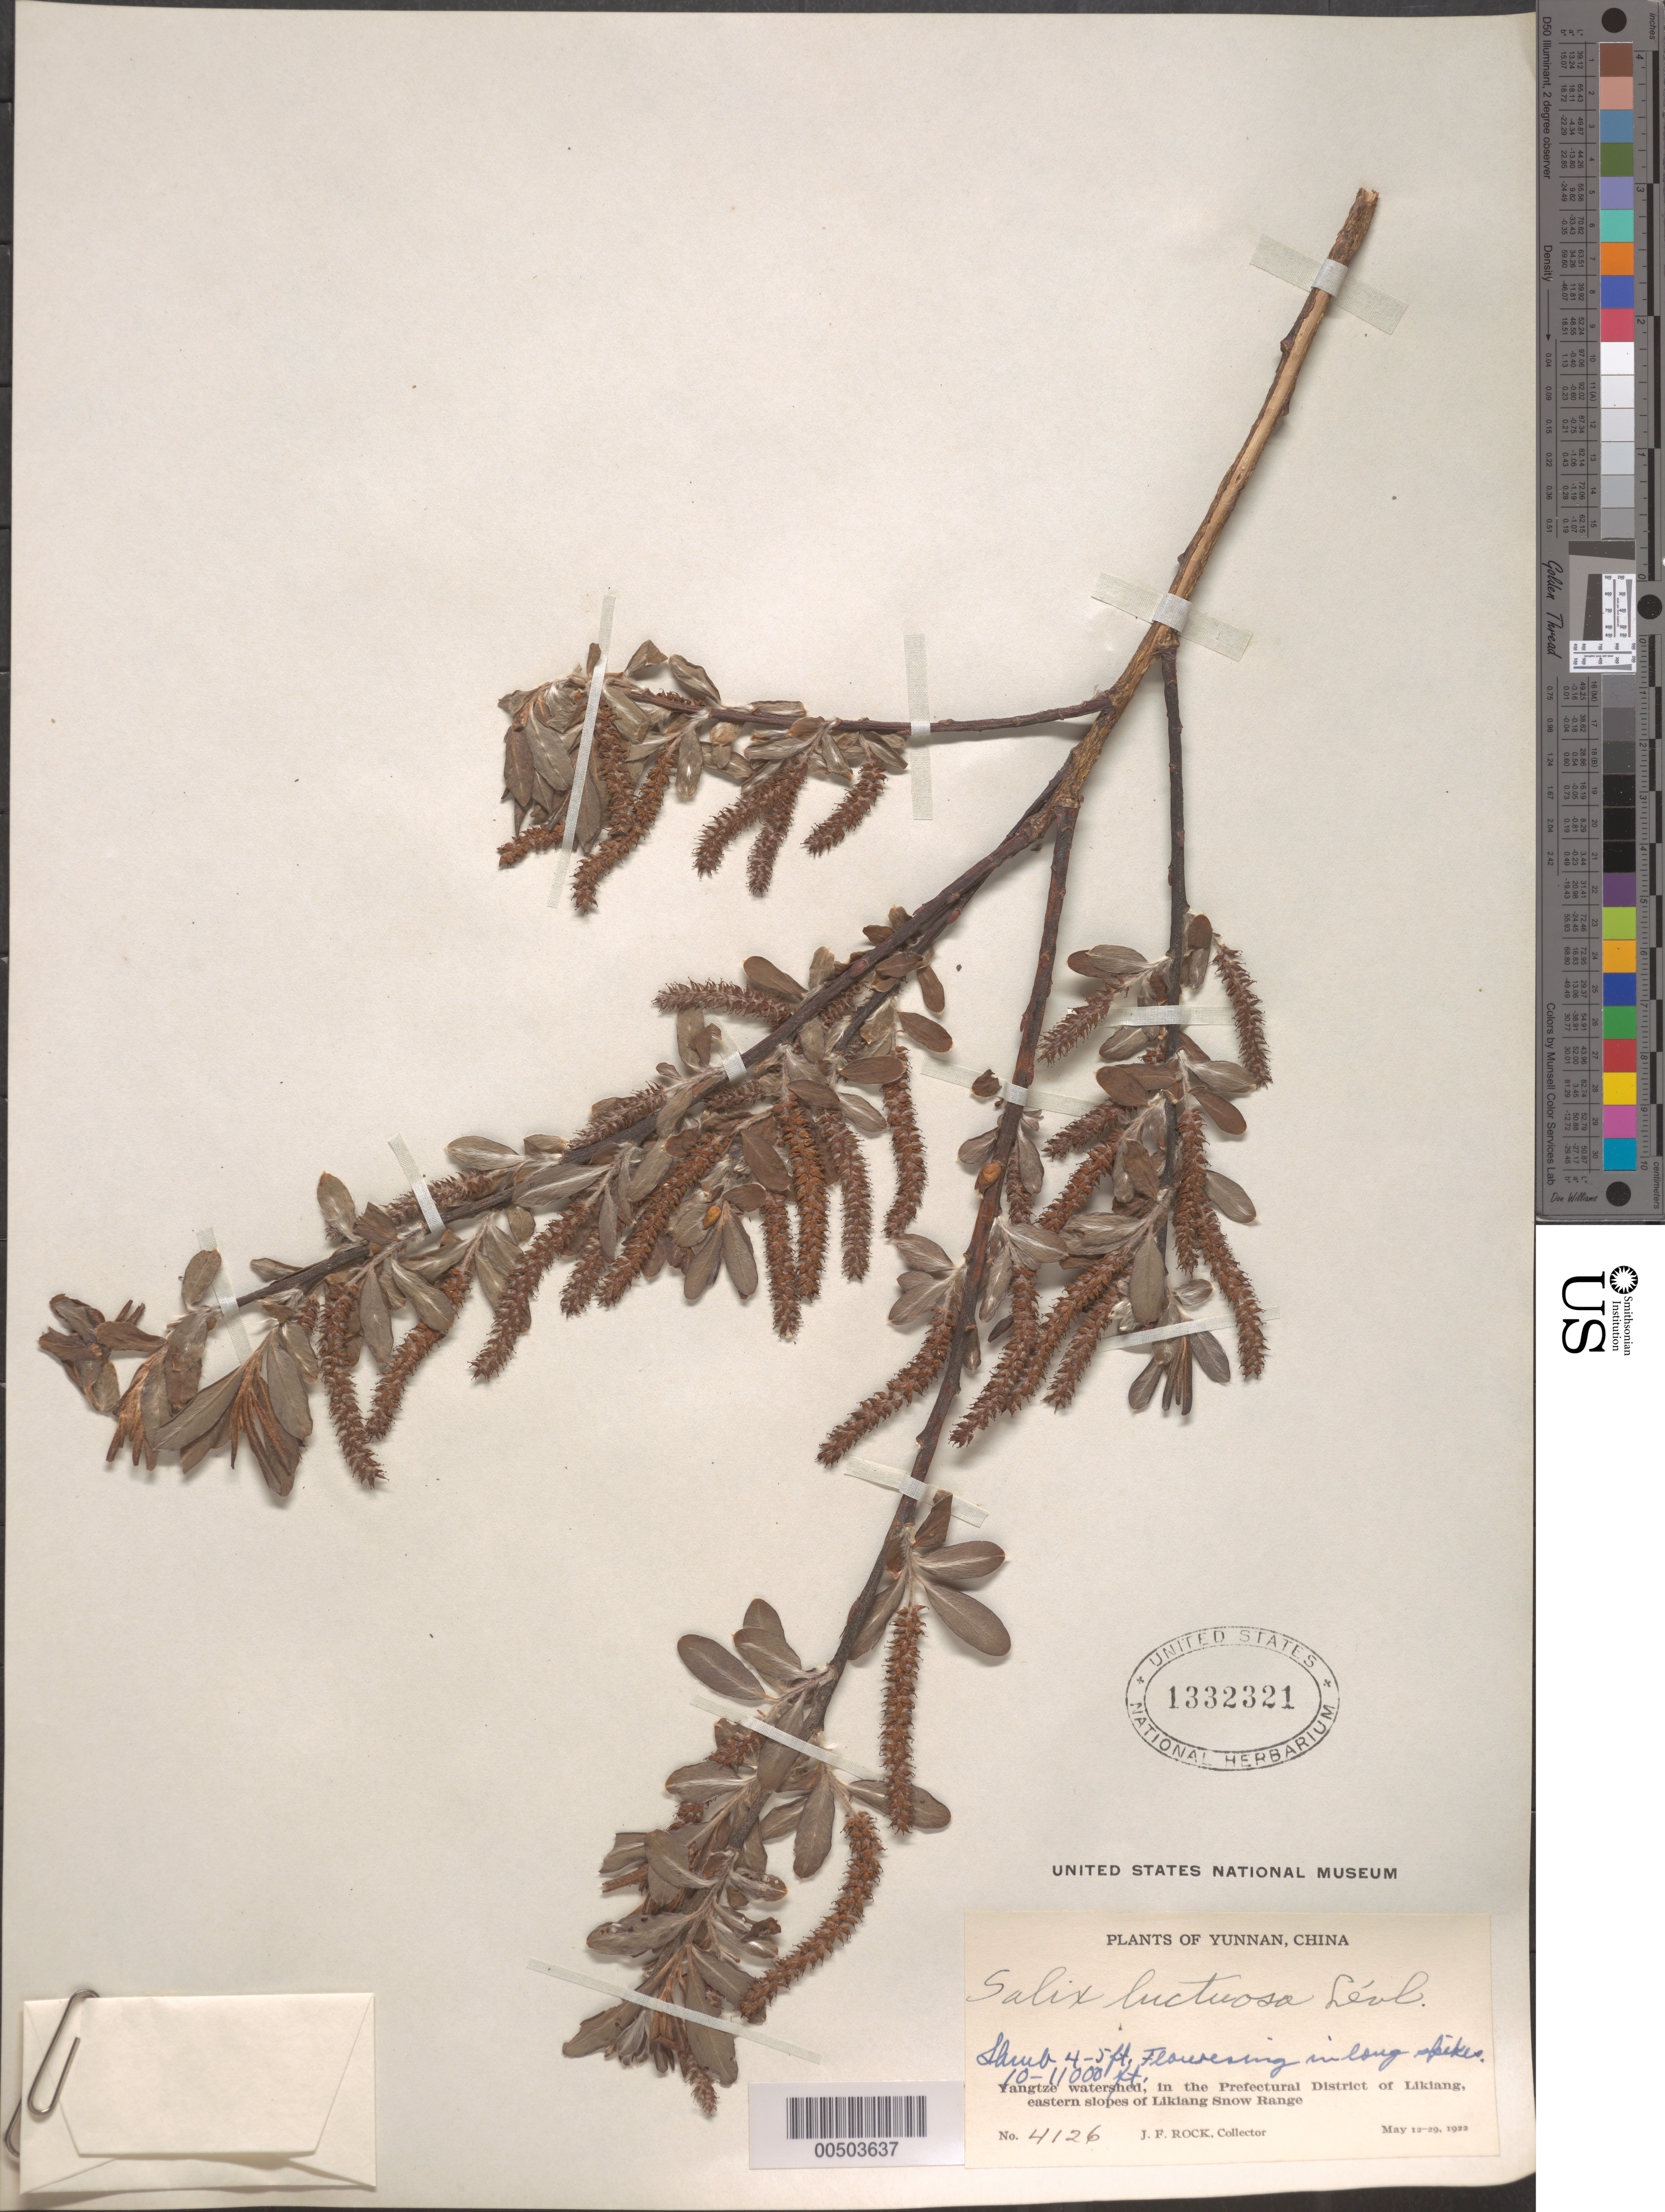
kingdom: Plantae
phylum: Tracheophyta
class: Magnoliopsida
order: Malpighiales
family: Salicaceae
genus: Salix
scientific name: Salix luctuosa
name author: H. Lév.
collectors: J. F. Rock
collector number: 4126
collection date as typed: May 12-29, 1922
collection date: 1922-05-12/1922-05-29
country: China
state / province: Yunnan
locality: Yangtze watershed, in the Prefectural District of Likiang, eastern slopes of Likiang Snow Range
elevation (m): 3048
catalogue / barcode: US 1332321